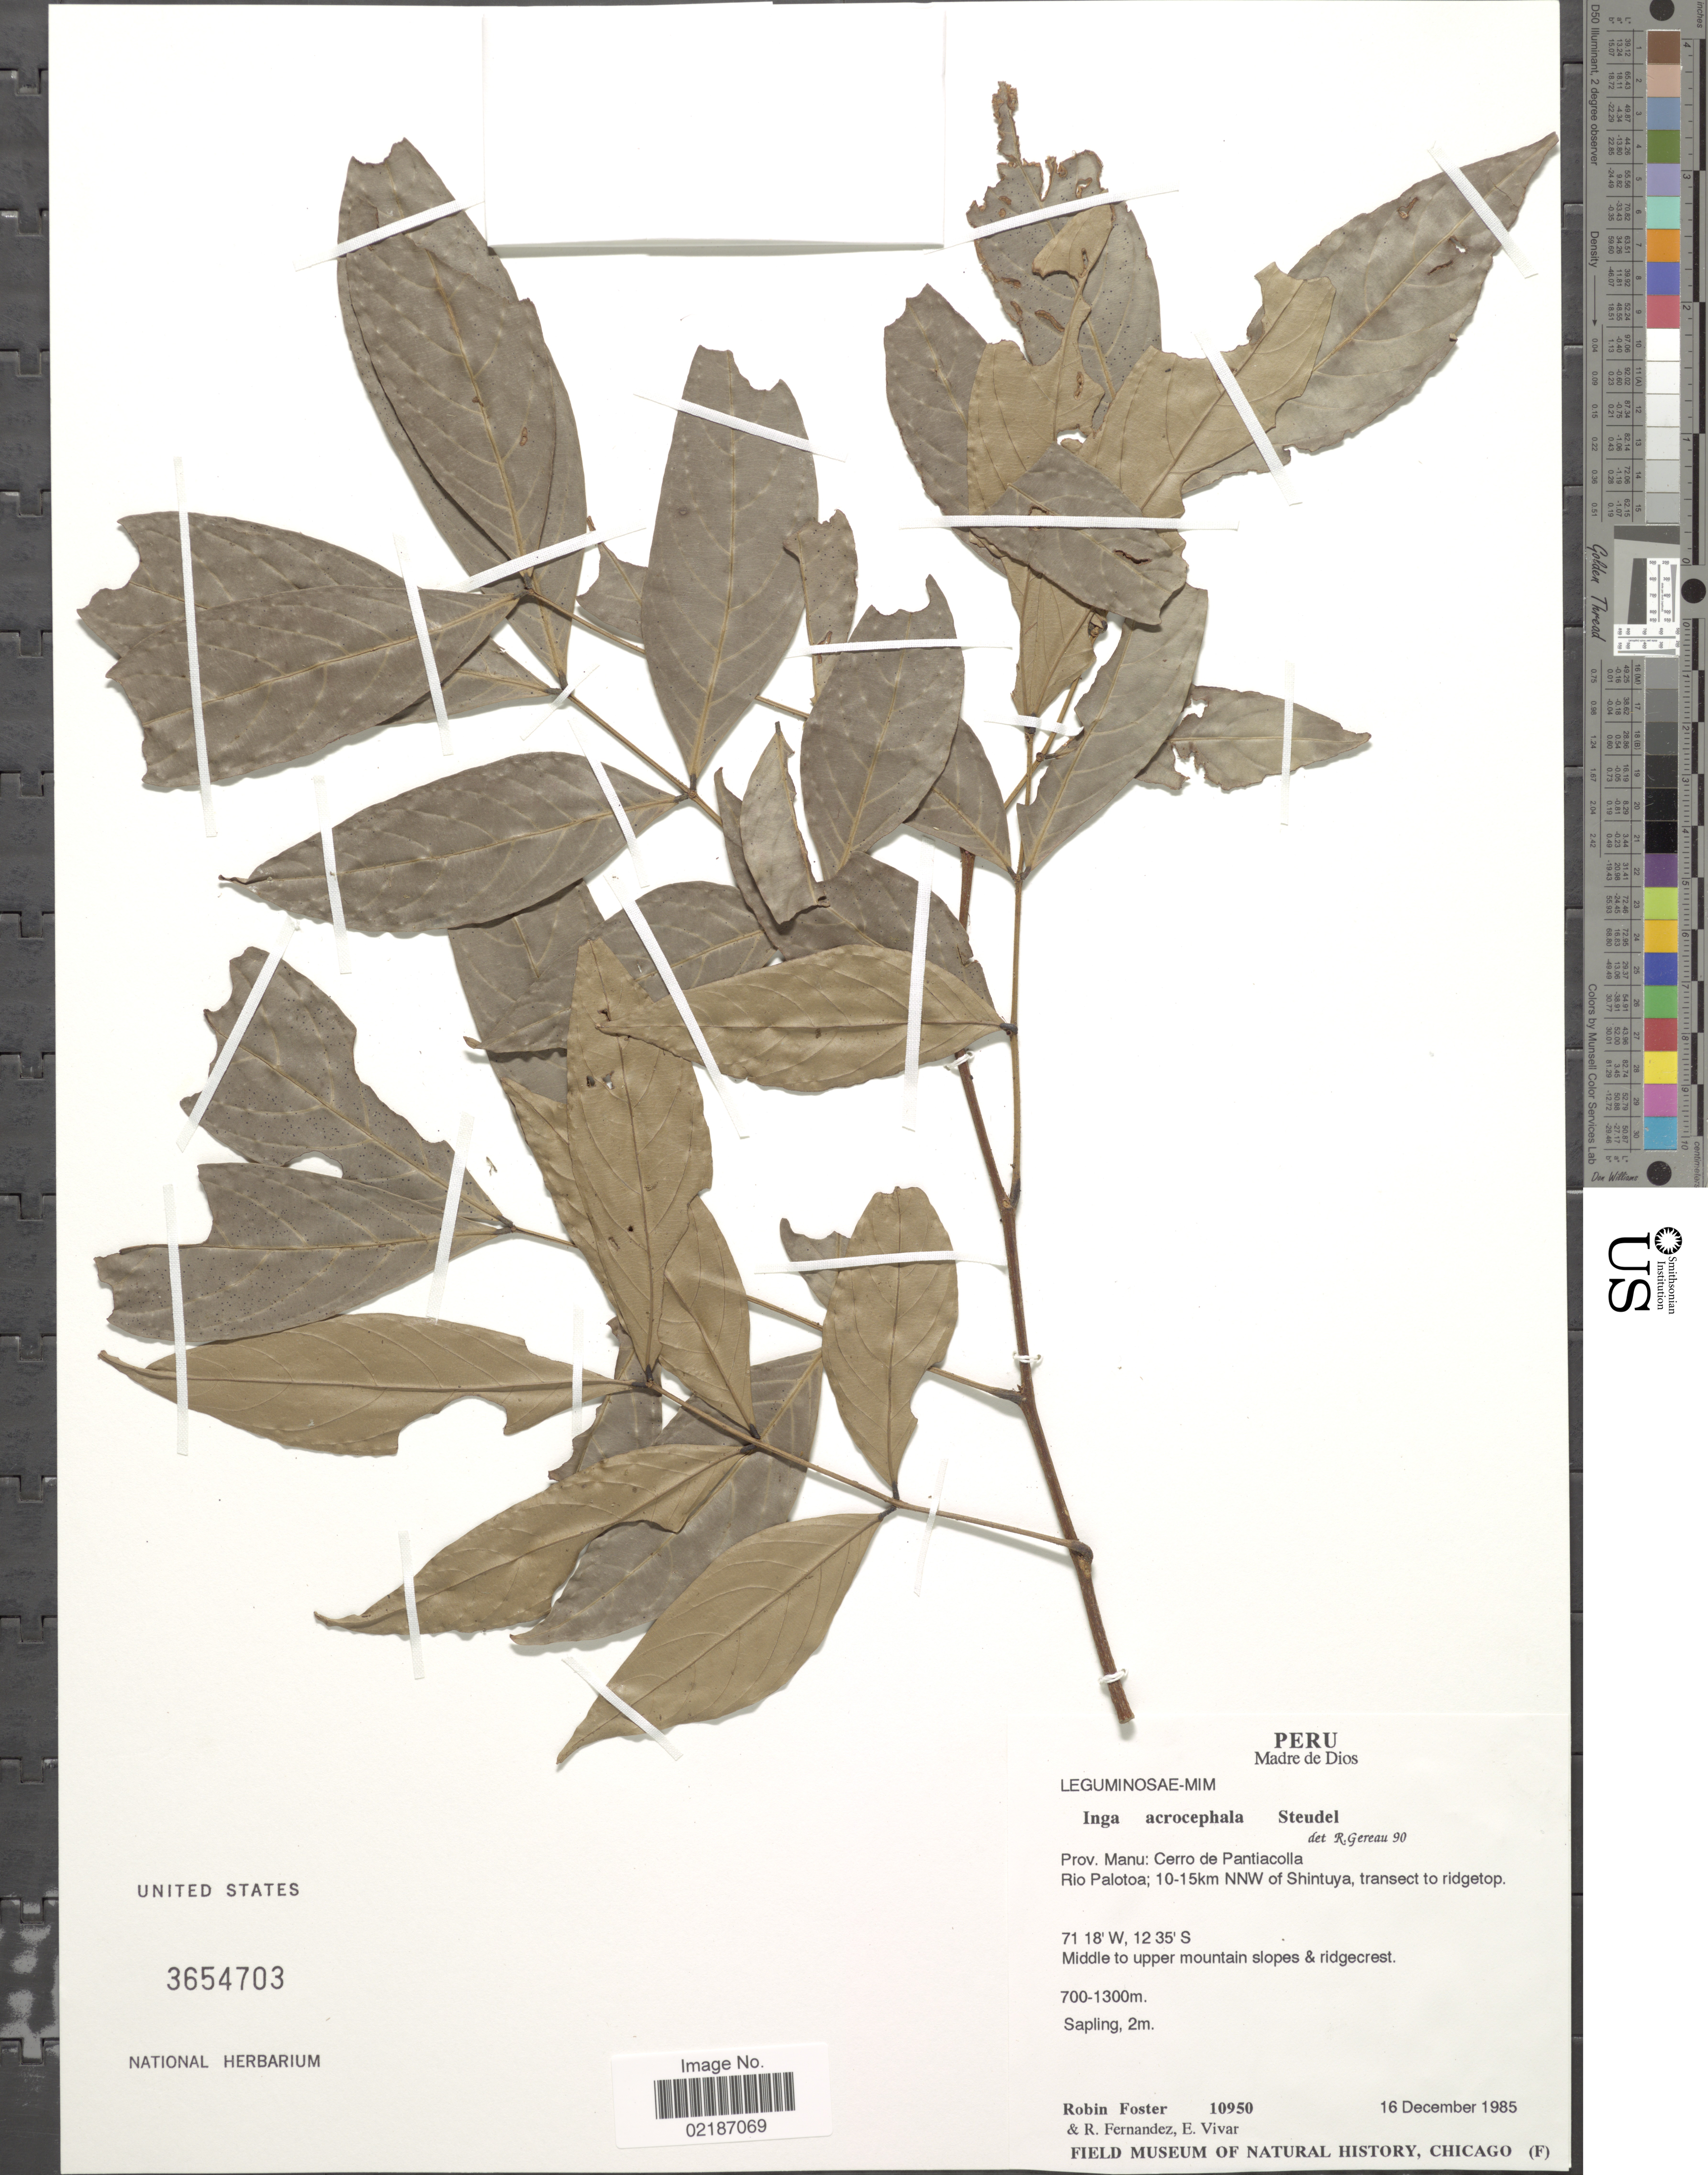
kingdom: Plantae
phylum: Tracheophyta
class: Magnoliopsida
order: Fabales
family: Fabaceae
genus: Inga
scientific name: Inga acrocephala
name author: Steud.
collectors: R. B. Foster, R. Fernandez & E. Vivar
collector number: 10950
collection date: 1985-12-16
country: Peru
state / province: Madre de Dios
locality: Prov.: Manu: Cerro de Pantiacolla, Rio Palotao; 10-15 km NNW of Shintuya, transect to ridgetop, Middle to upper mountains slopes & ridgecrest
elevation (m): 700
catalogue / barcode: US 3654703